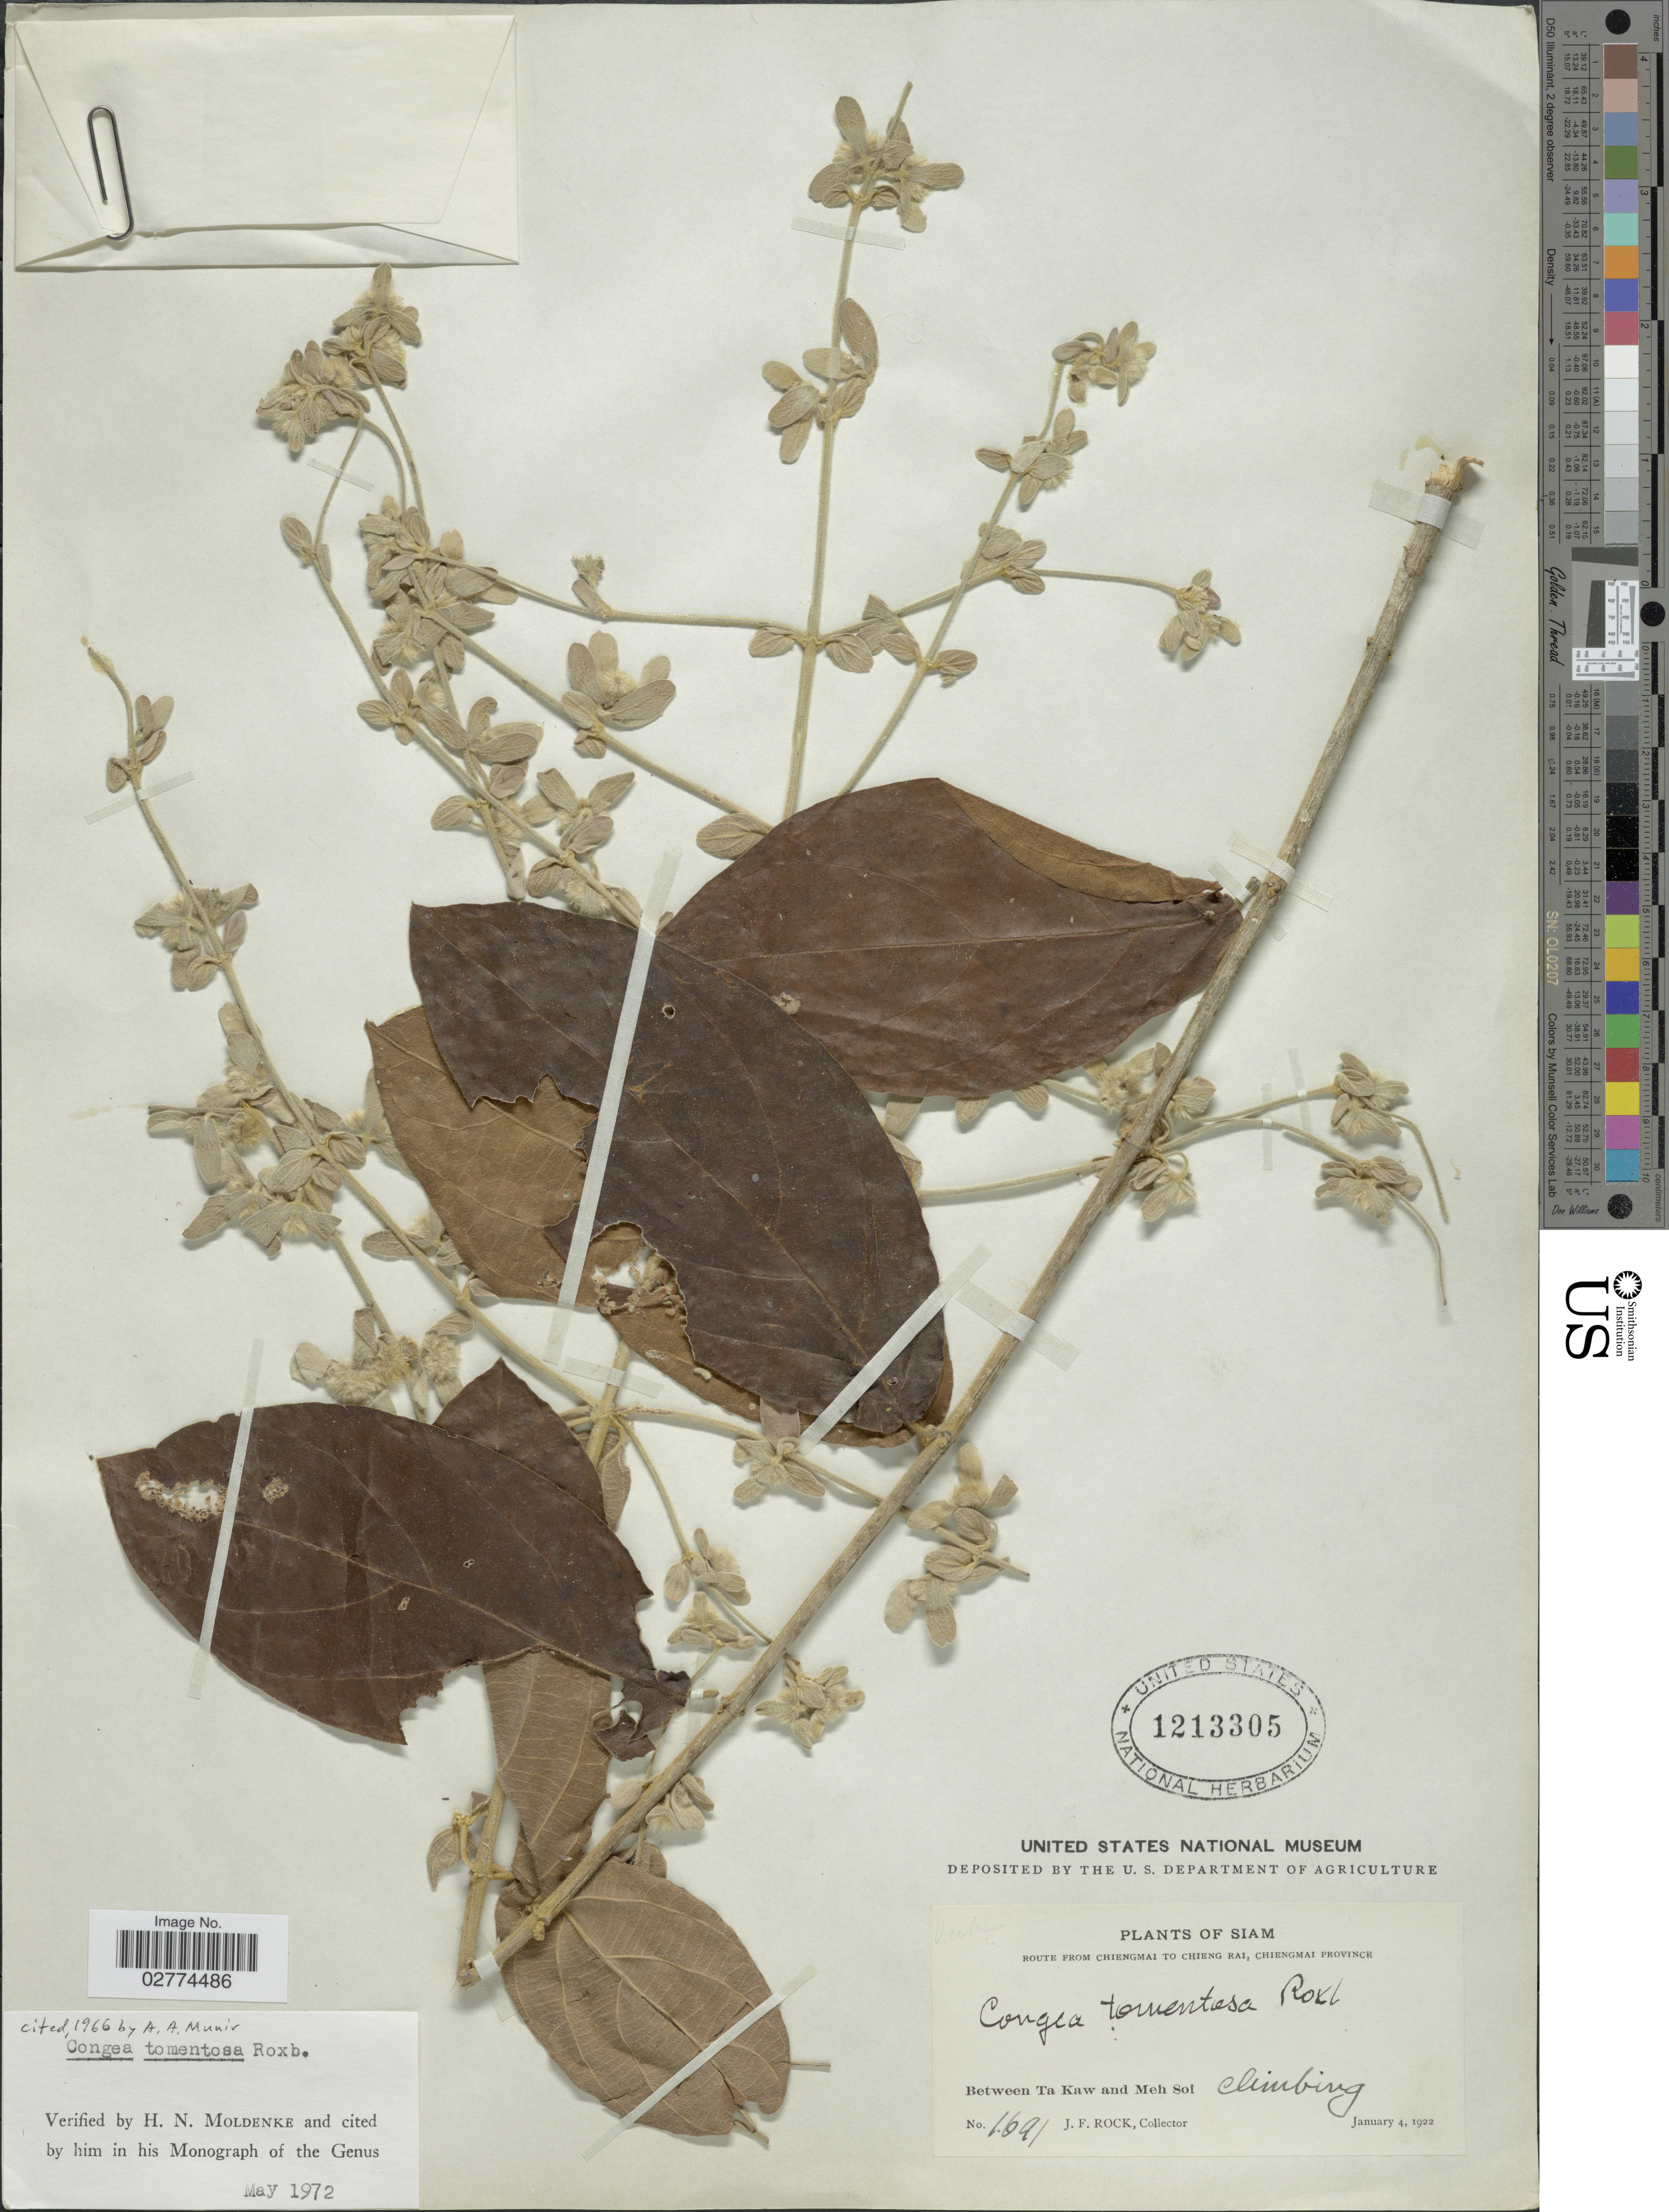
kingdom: Plantae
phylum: Tracheophyta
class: Magnoliopsida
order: Lamiales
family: Lamiaceae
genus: Congea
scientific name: Congea tomentosa var. tomentosa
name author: Roxb.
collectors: J. Rock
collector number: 1691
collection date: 1922-01-04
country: Thailand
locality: Siam. Route from Chiengmai to Chieng Rai, Chiengmai Province. Between Ta Kaw and Meh Soi.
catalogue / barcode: US 1213305